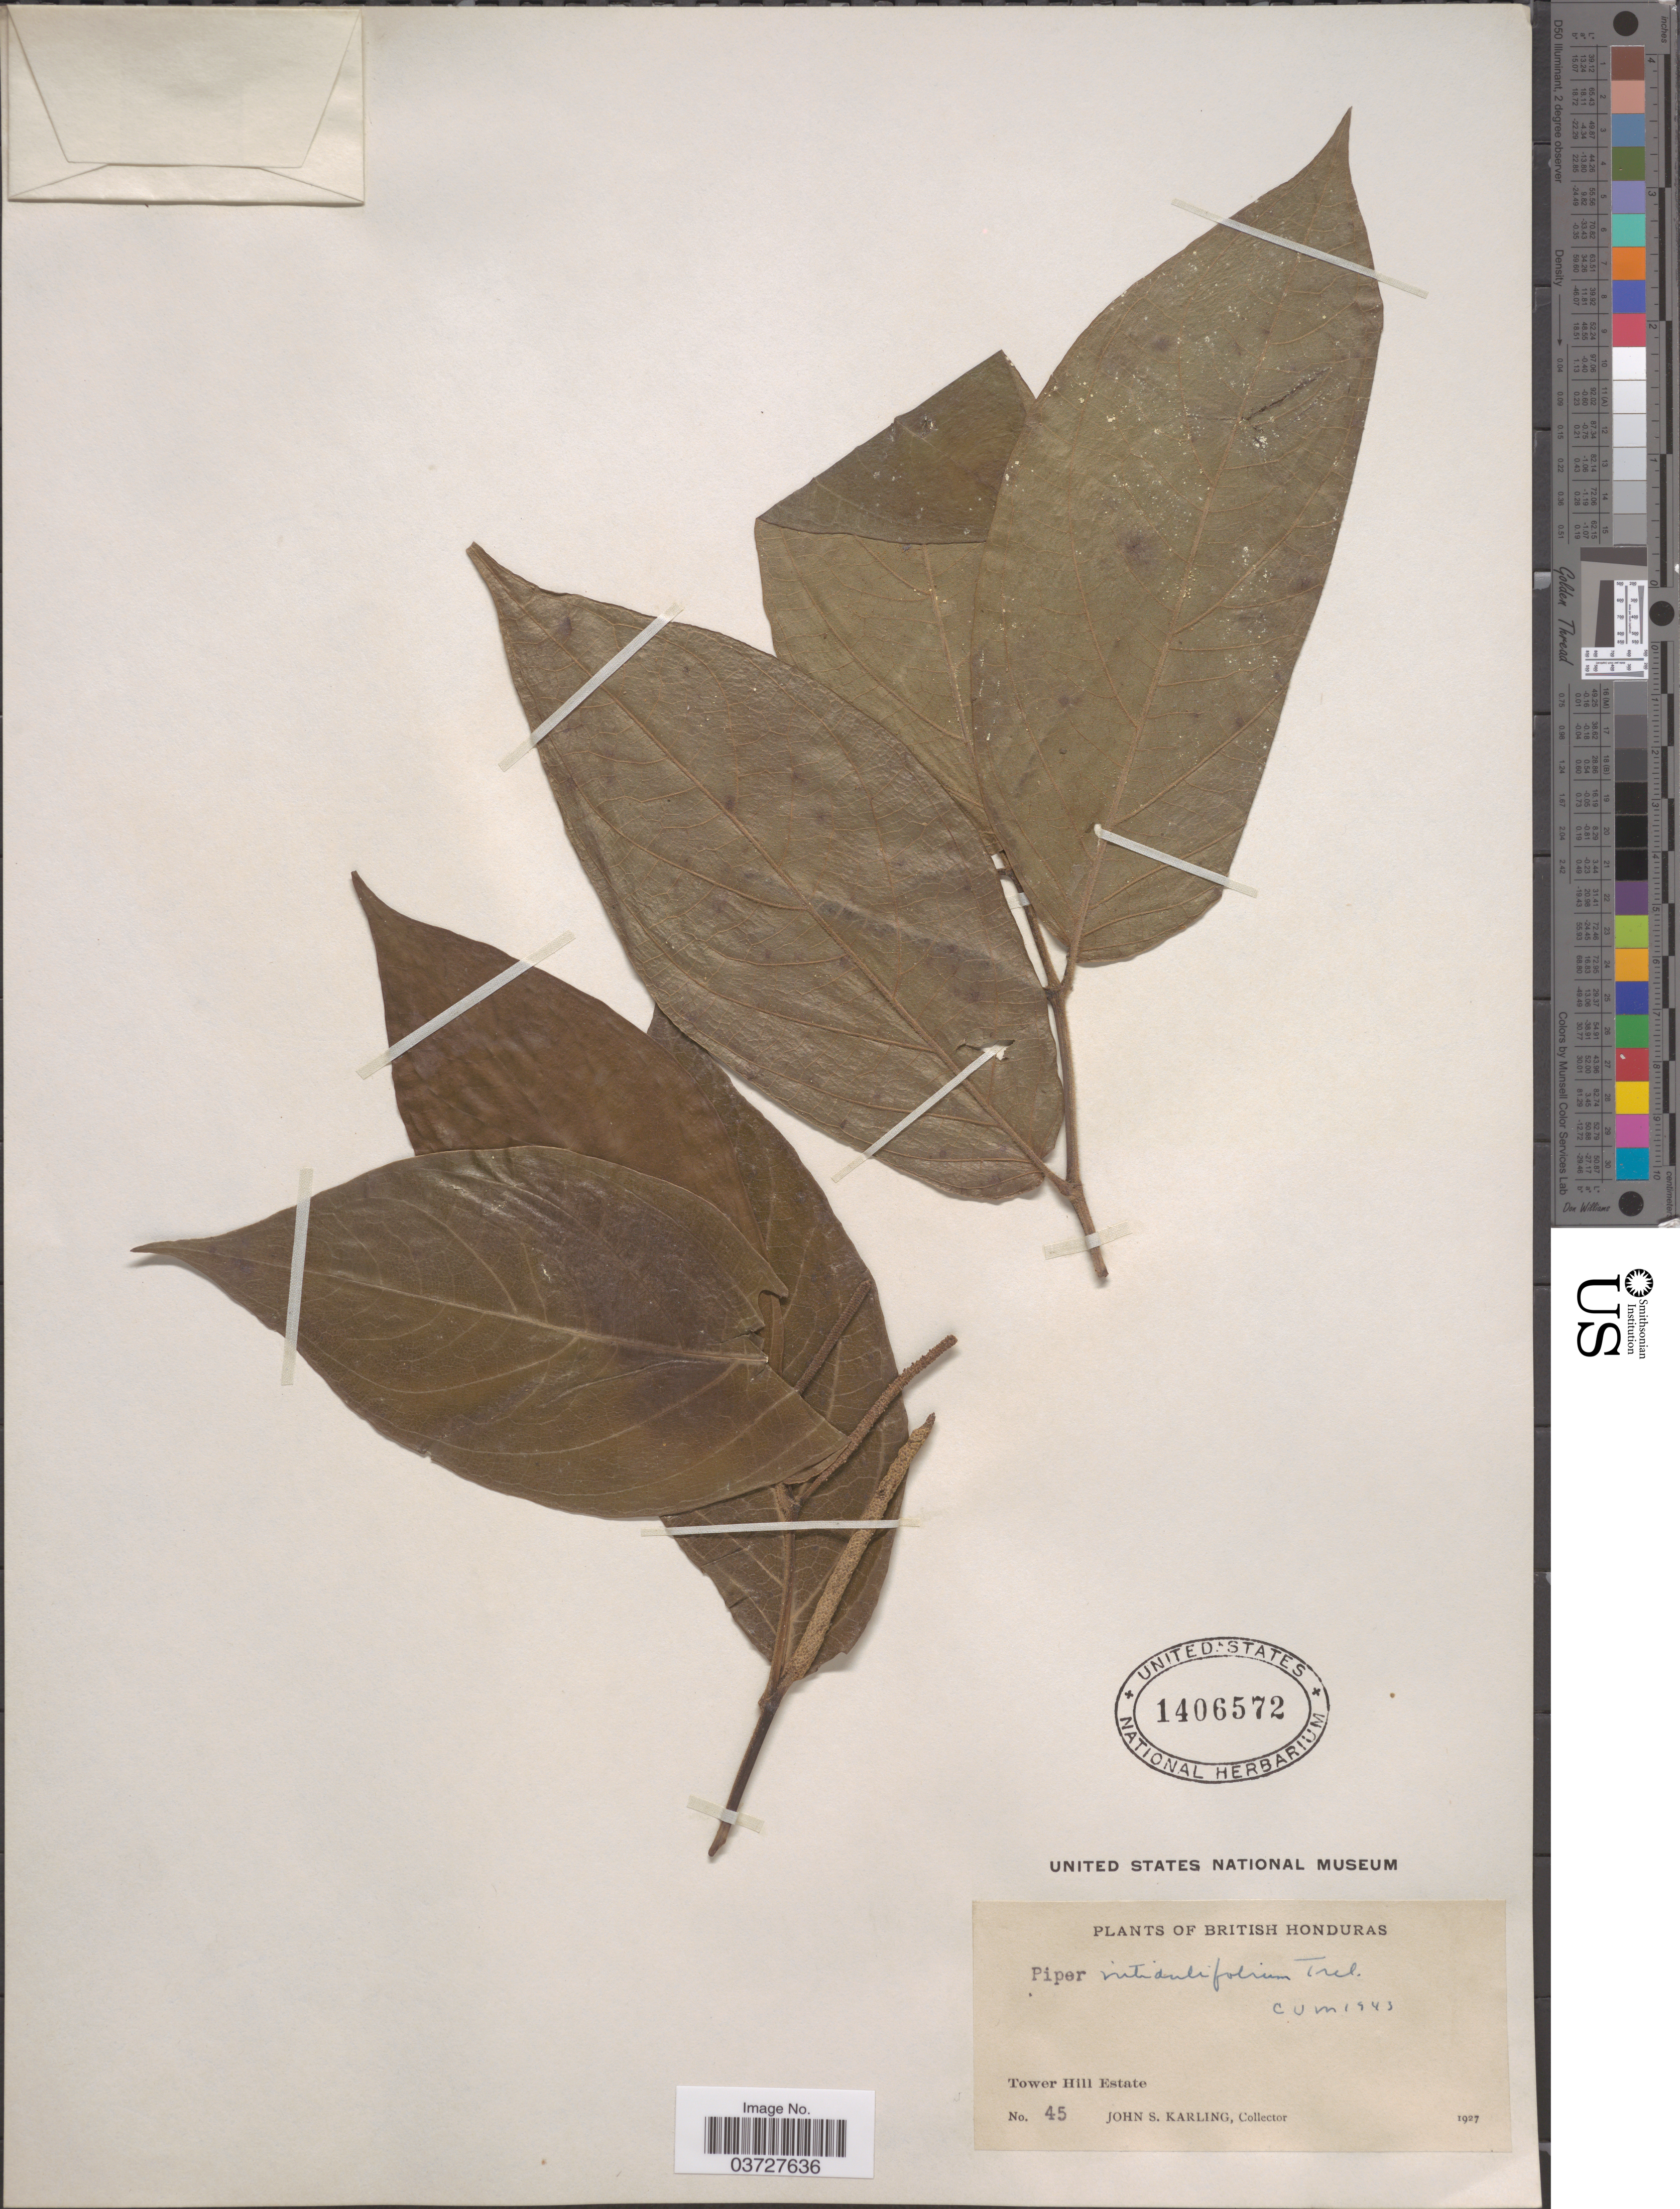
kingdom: Plantae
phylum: Tracheophyta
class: Magnoliopsida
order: Piperales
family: Piperaceae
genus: Piper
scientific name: Piper nitidulifolium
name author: Trel.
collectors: J. Karling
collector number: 45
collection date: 1927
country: Belize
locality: British Honduras. Tower Hill Estate.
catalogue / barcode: US 1406572